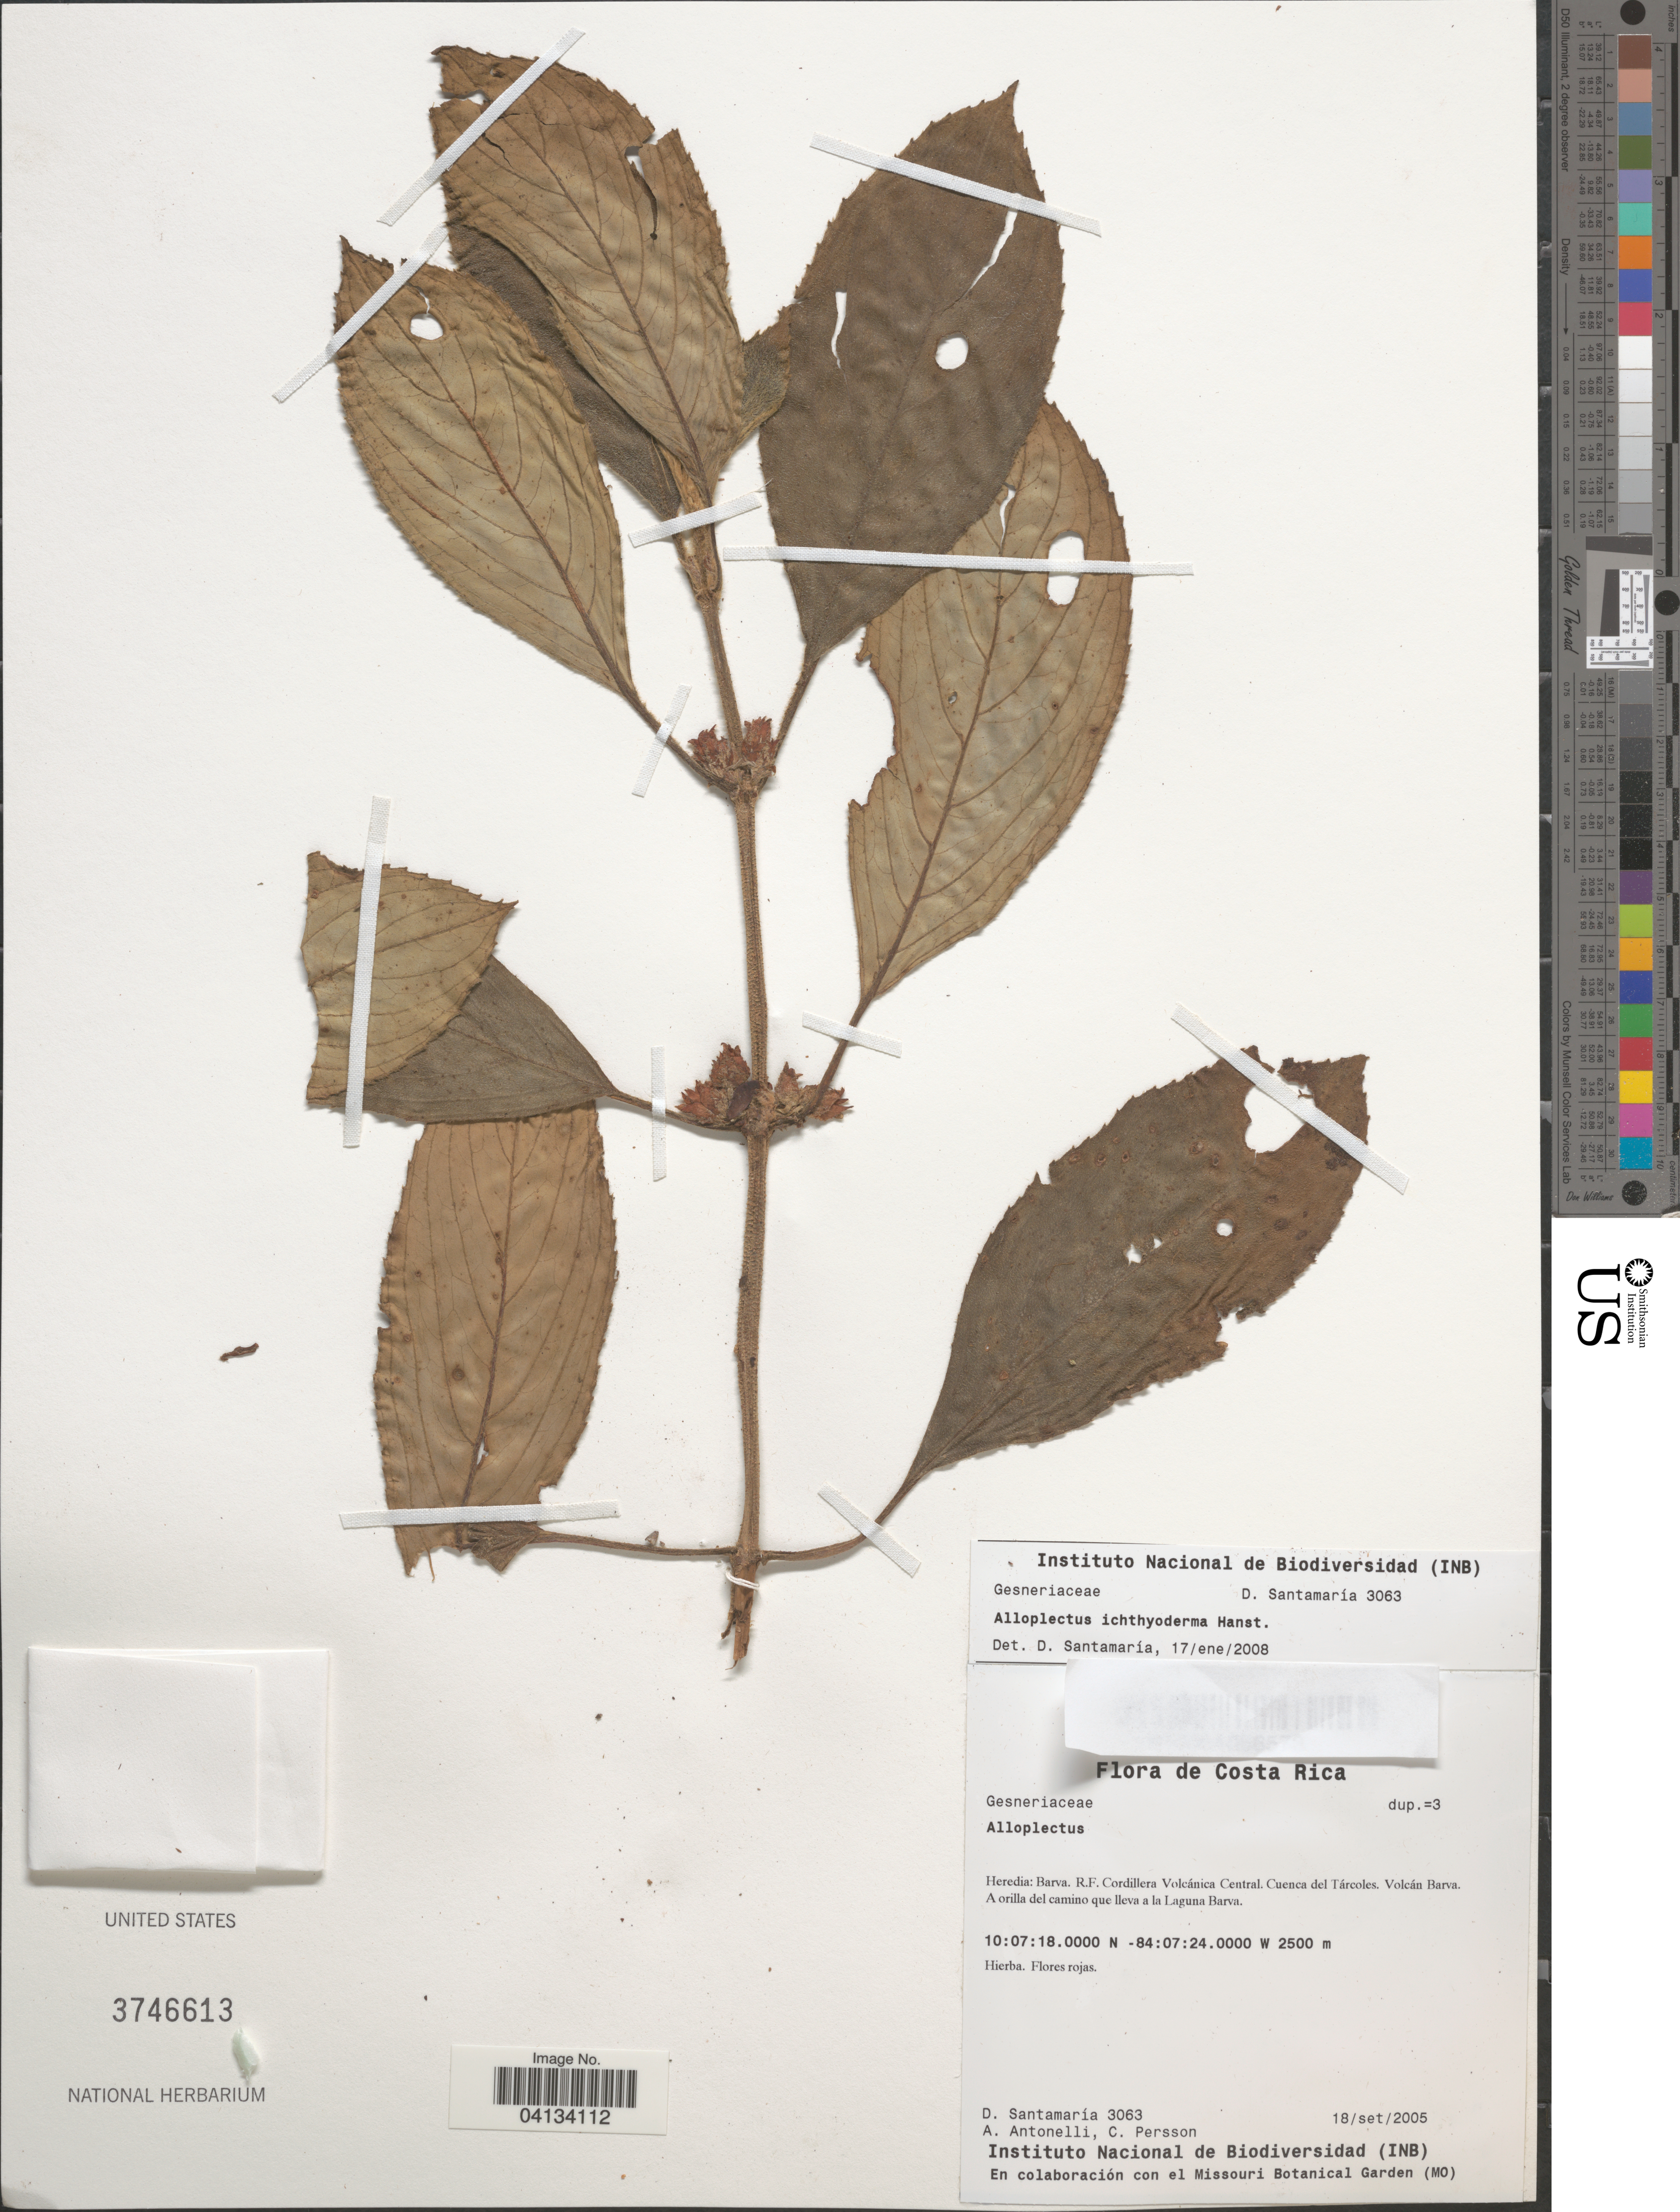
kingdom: Plantae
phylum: Tracheophyta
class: Magnoliopsida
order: Lamiales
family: Gesneriaceae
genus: Alloplectus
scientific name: Alloplectus ichthyoderma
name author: Hanst.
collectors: D. Santamaria, A. Antonelli & C. Persson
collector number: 3063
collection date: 2005-09-18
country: Costa Rica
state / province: Heredia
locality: Barva. R.F. Cordillera Volcánica Central. Cuenca del Tárcoles. Volcán Barva. A orilla del camino que lleva a la Laguna Barva.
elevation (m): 2500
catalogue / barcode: US 3746613